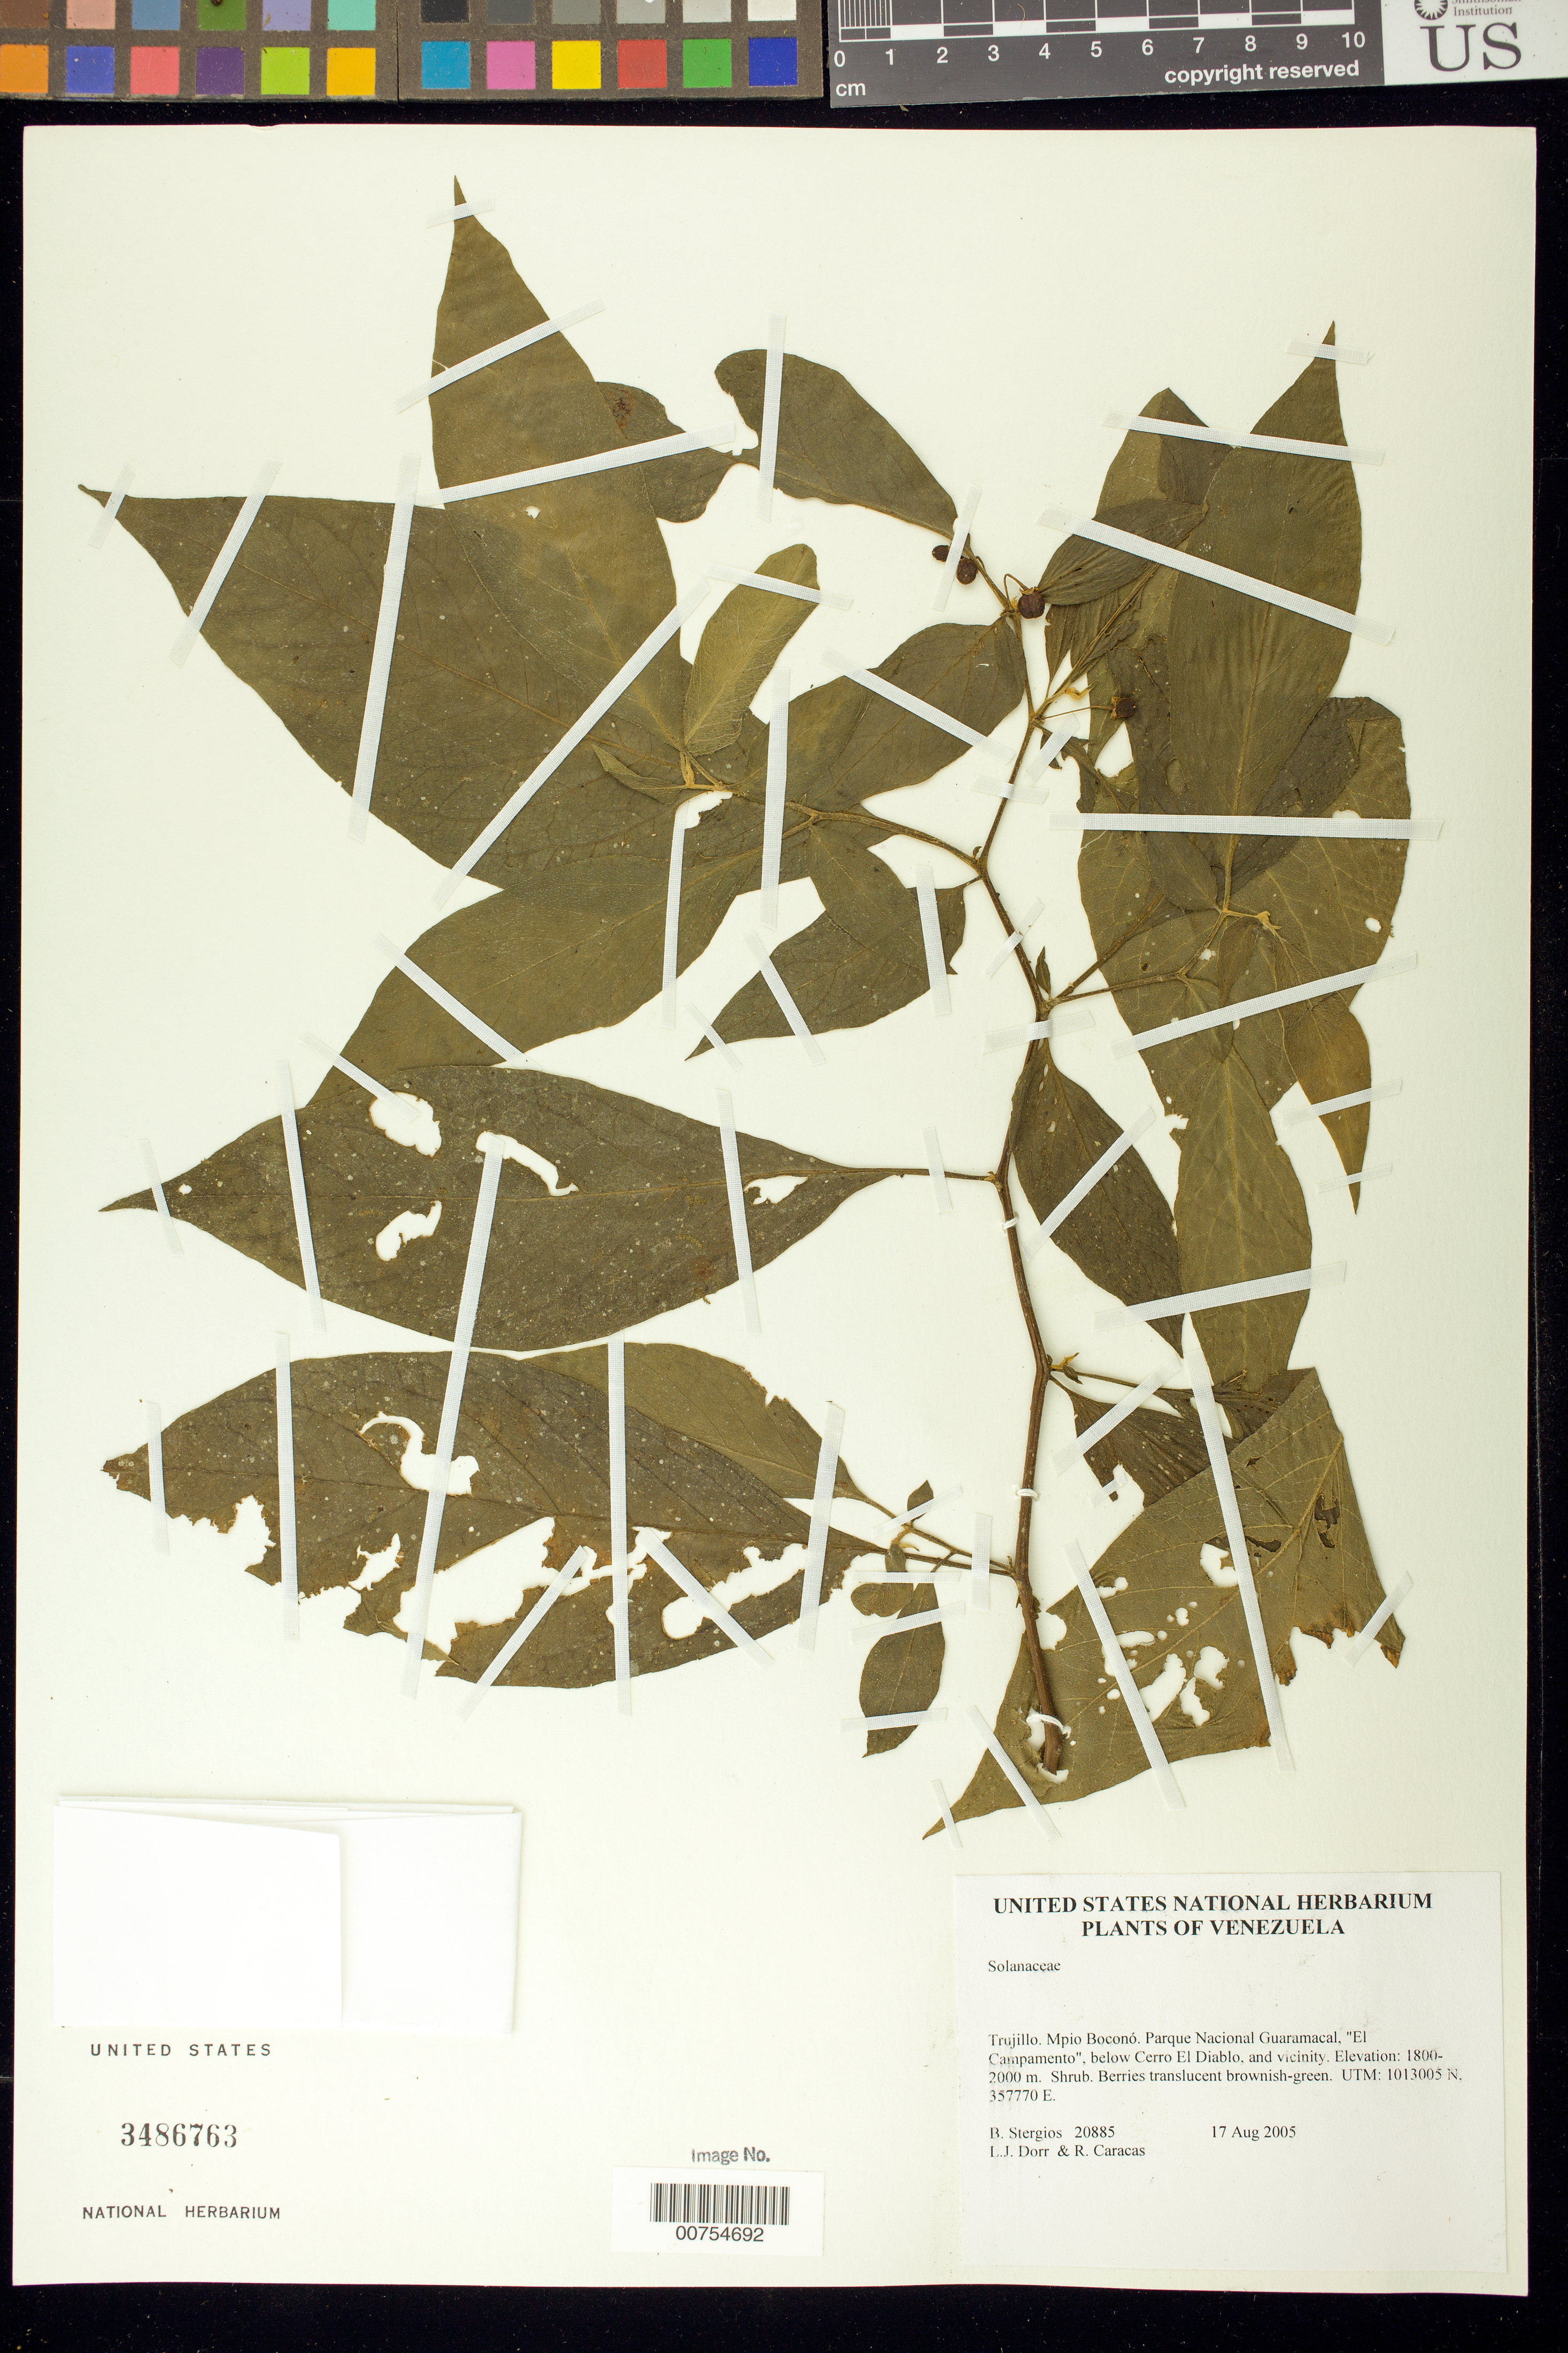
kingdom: Plantae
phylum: Tracheophyta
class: Magnoliopsida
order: Solanales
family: Solanaceae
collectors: B. G. Stergios, L. J. Dorr & R. Caracas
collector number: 20885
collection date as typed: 17 Aug 2005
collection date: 2005-08-17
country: Venezuela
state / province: Trujillo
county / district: Boconó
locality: Parque Nacional Guaramacal, "El Campamento", below Cerro El Diablo, and vicinity.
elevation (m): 1800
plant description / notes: PORT, US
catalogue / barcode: US 3486763